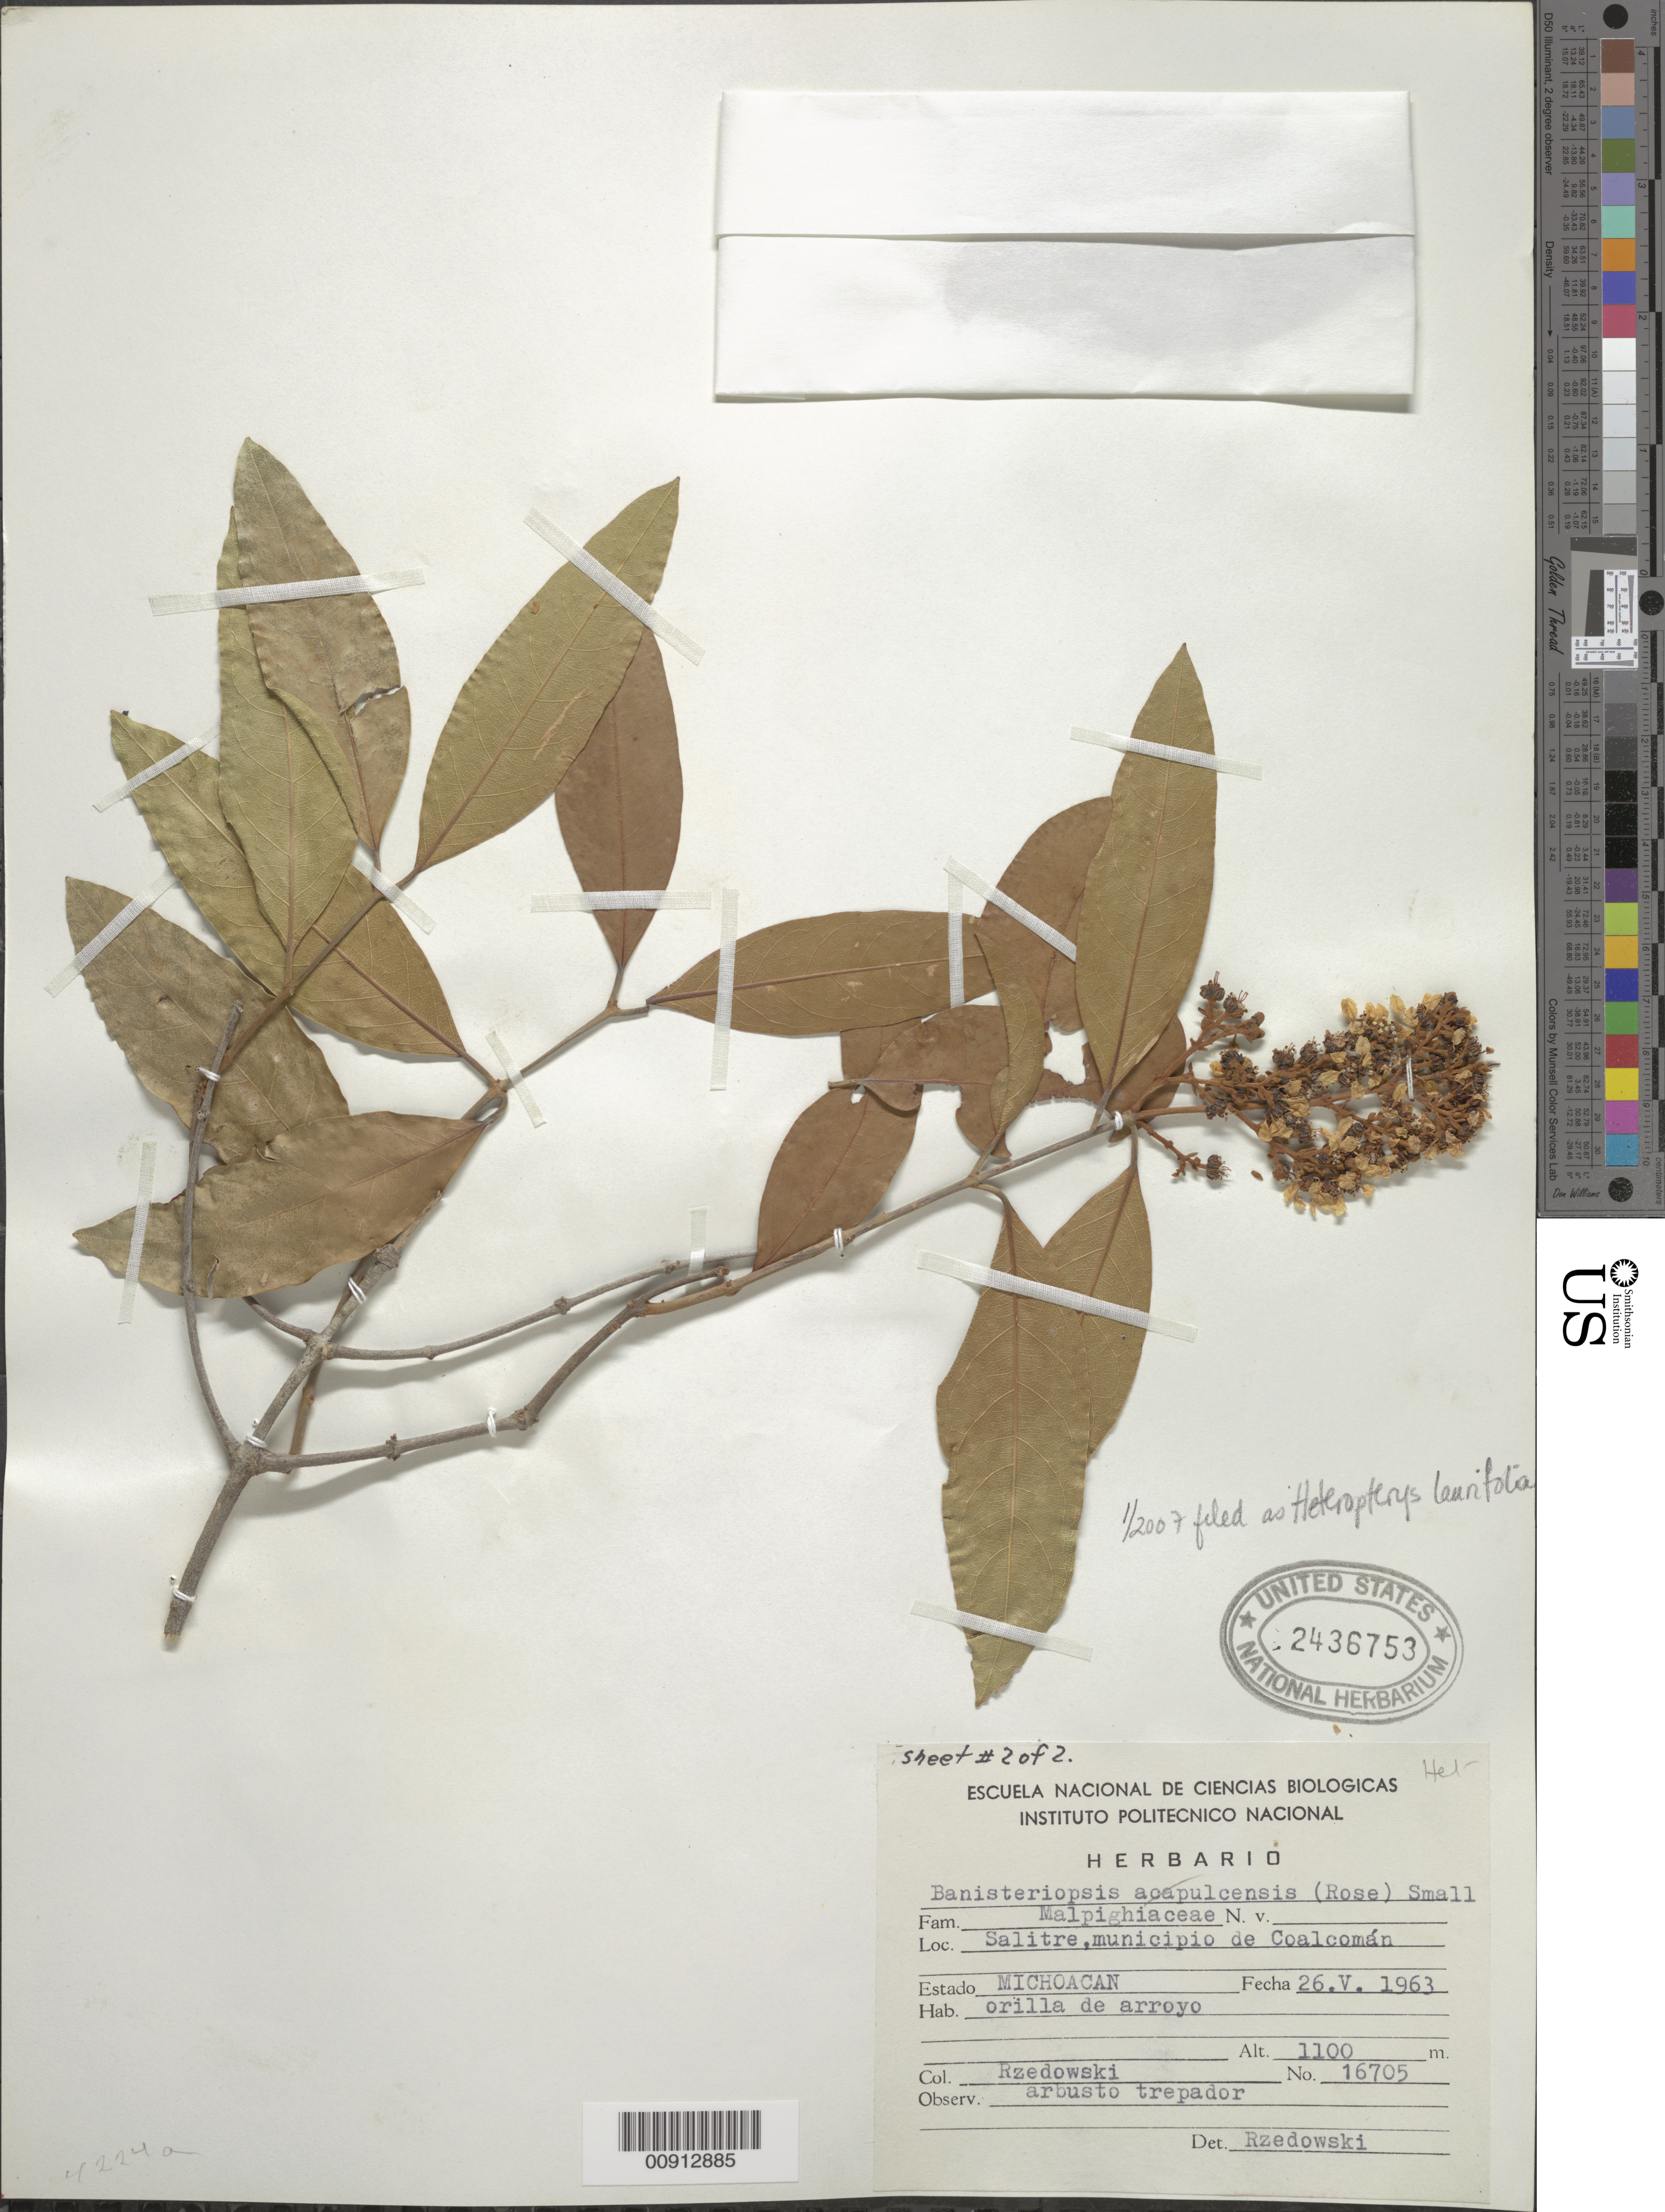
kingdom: Plantae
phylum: Tracheophyta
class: Magnoliopsida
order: Malpighiales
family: Malpighiaceae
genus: Heteropterys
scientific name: Heteropterys laurifolia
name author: (L.) A. Juss.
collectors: J. Rzedowski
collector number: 16705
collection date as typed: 26 May 1963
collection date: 1963-05-26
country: Mexico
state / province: Michoacán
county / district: Coalcomán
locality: Salitre, municipio de Coalcomán, Michoacán.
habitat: Orilla de arroyo.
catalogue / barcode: US 2436753